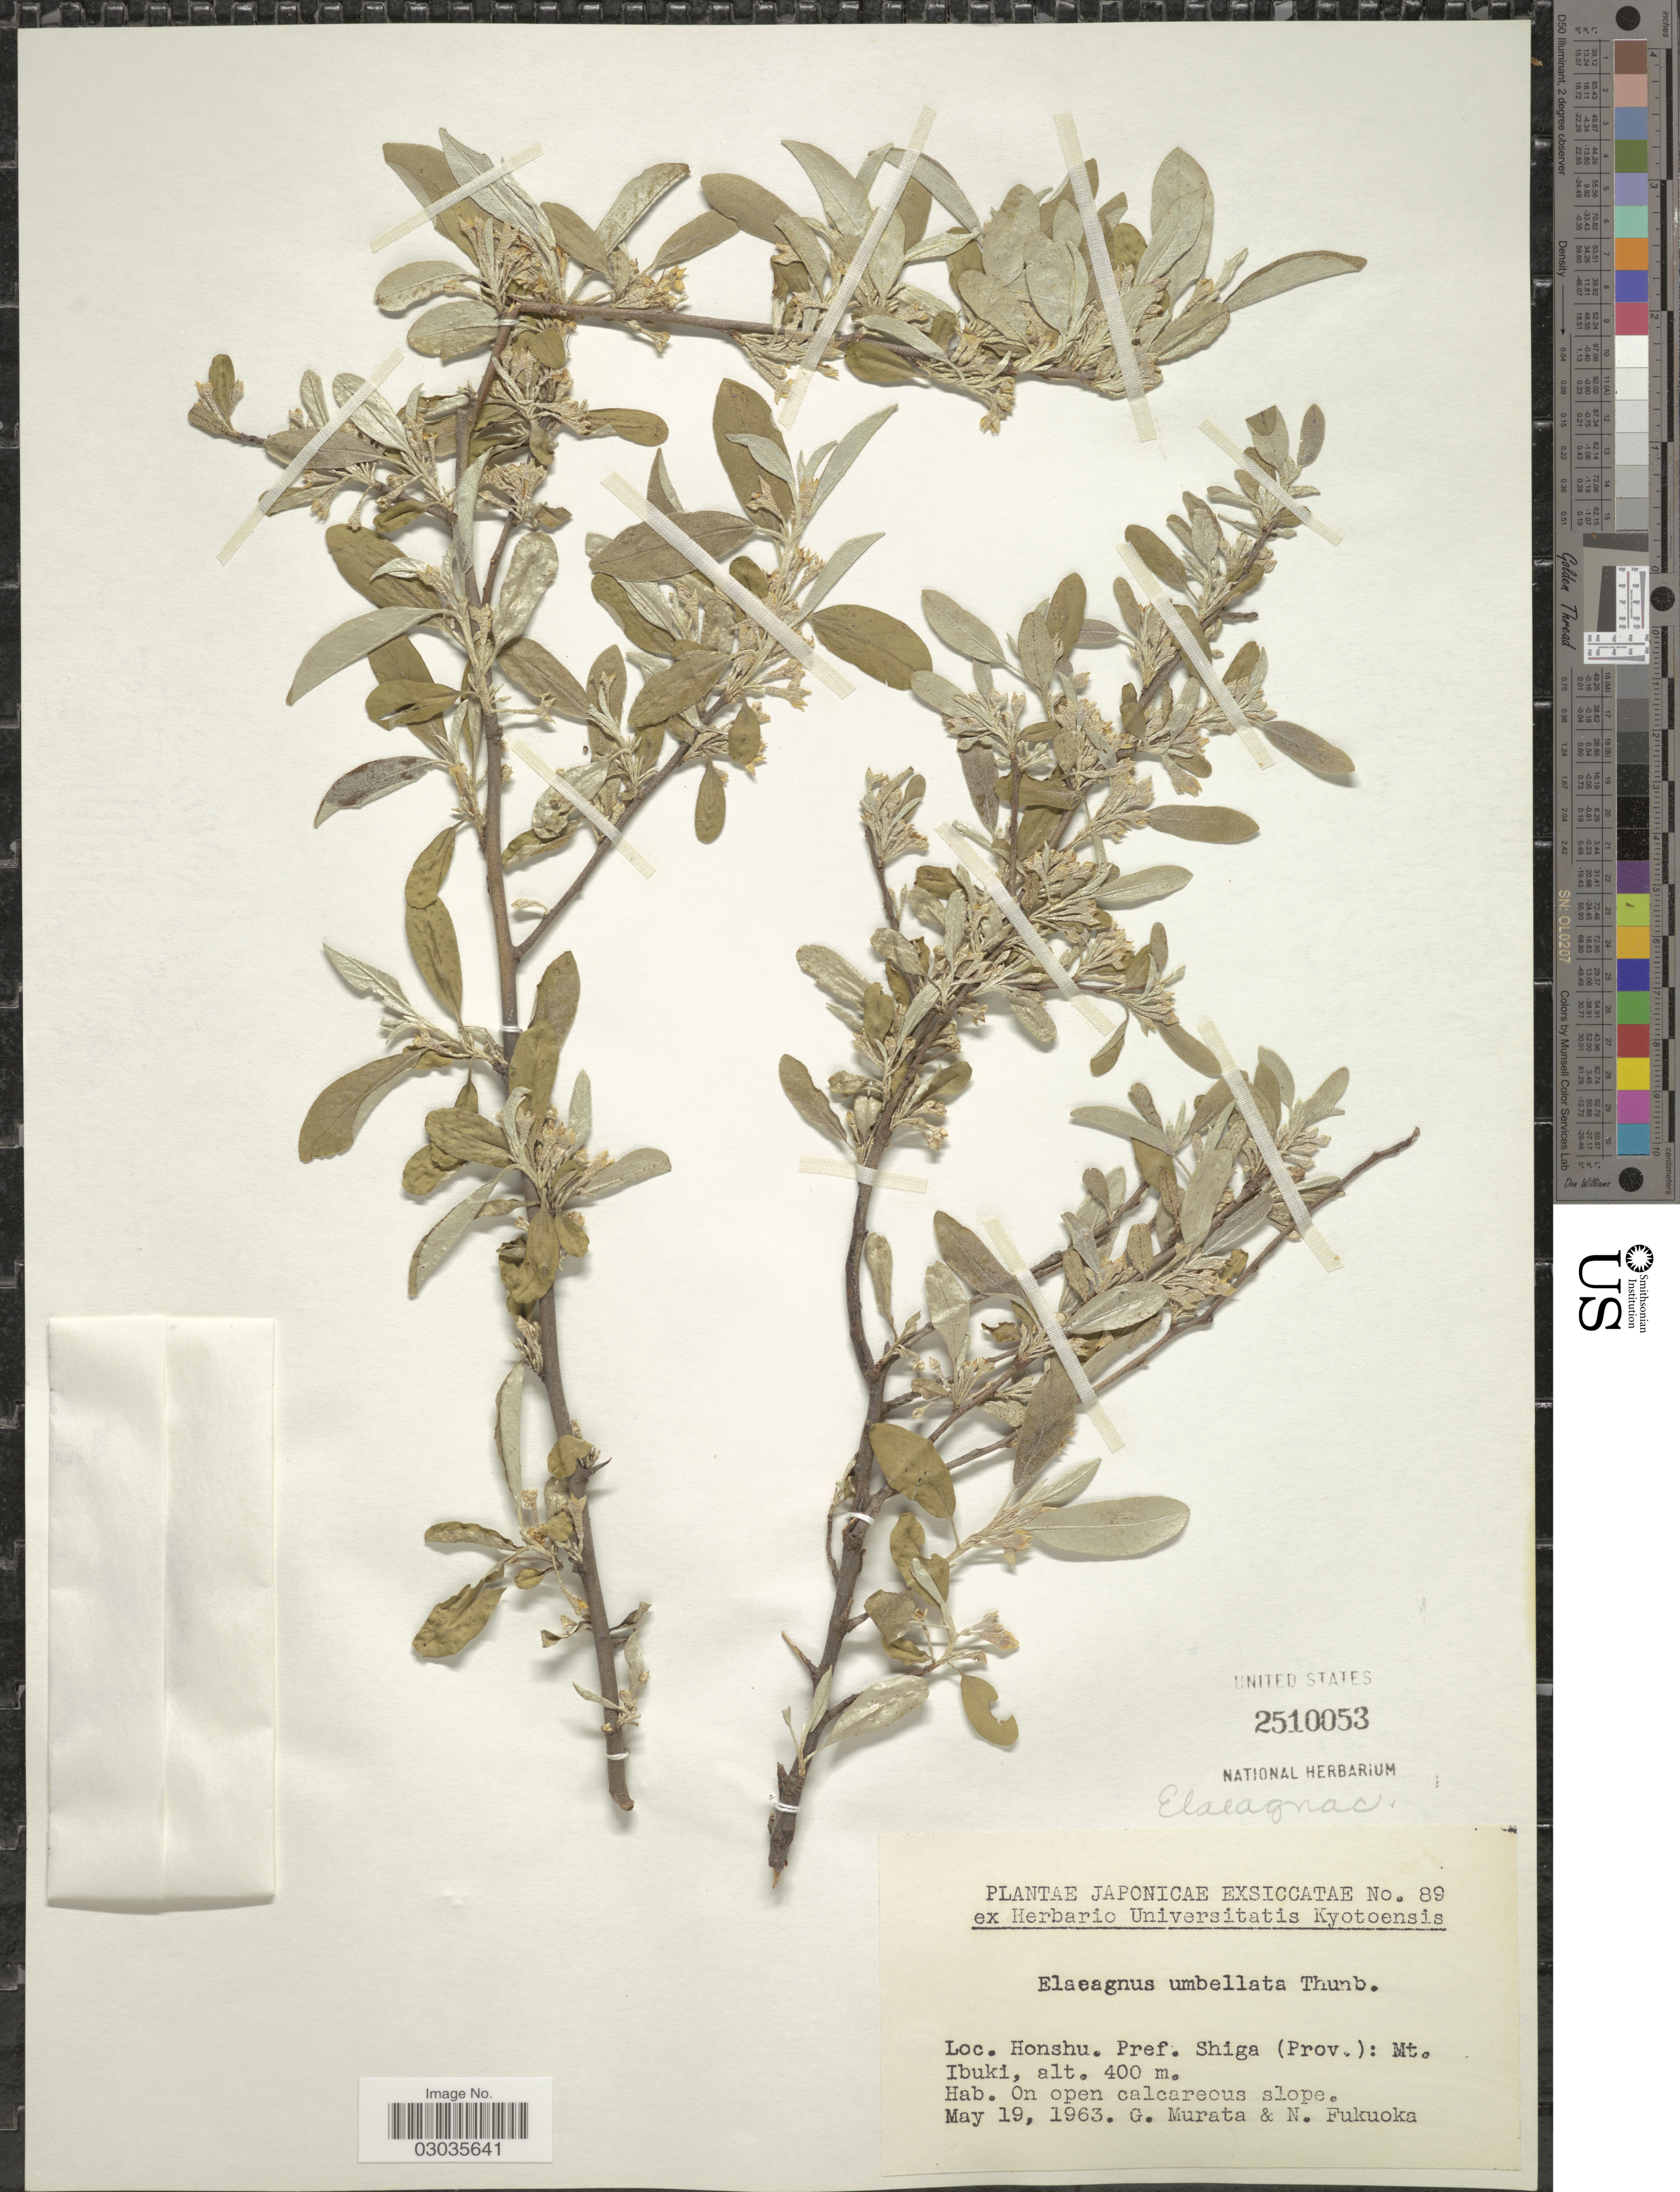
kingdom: Plantae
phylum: Tracheophyta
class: Magnoliopsida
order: Rosales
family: Elaeagnaceae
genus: Elaeagnus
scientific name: Elaeagnus umbellata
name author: Thunb.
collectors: G. Murata & N. Fukuoka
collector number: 89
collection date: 1963-05-19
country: Japan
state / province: Siga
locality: Honshu. Pref. Shiga (Prov.): Mt. Ibuki.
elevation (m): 400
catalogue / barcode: US 2510053